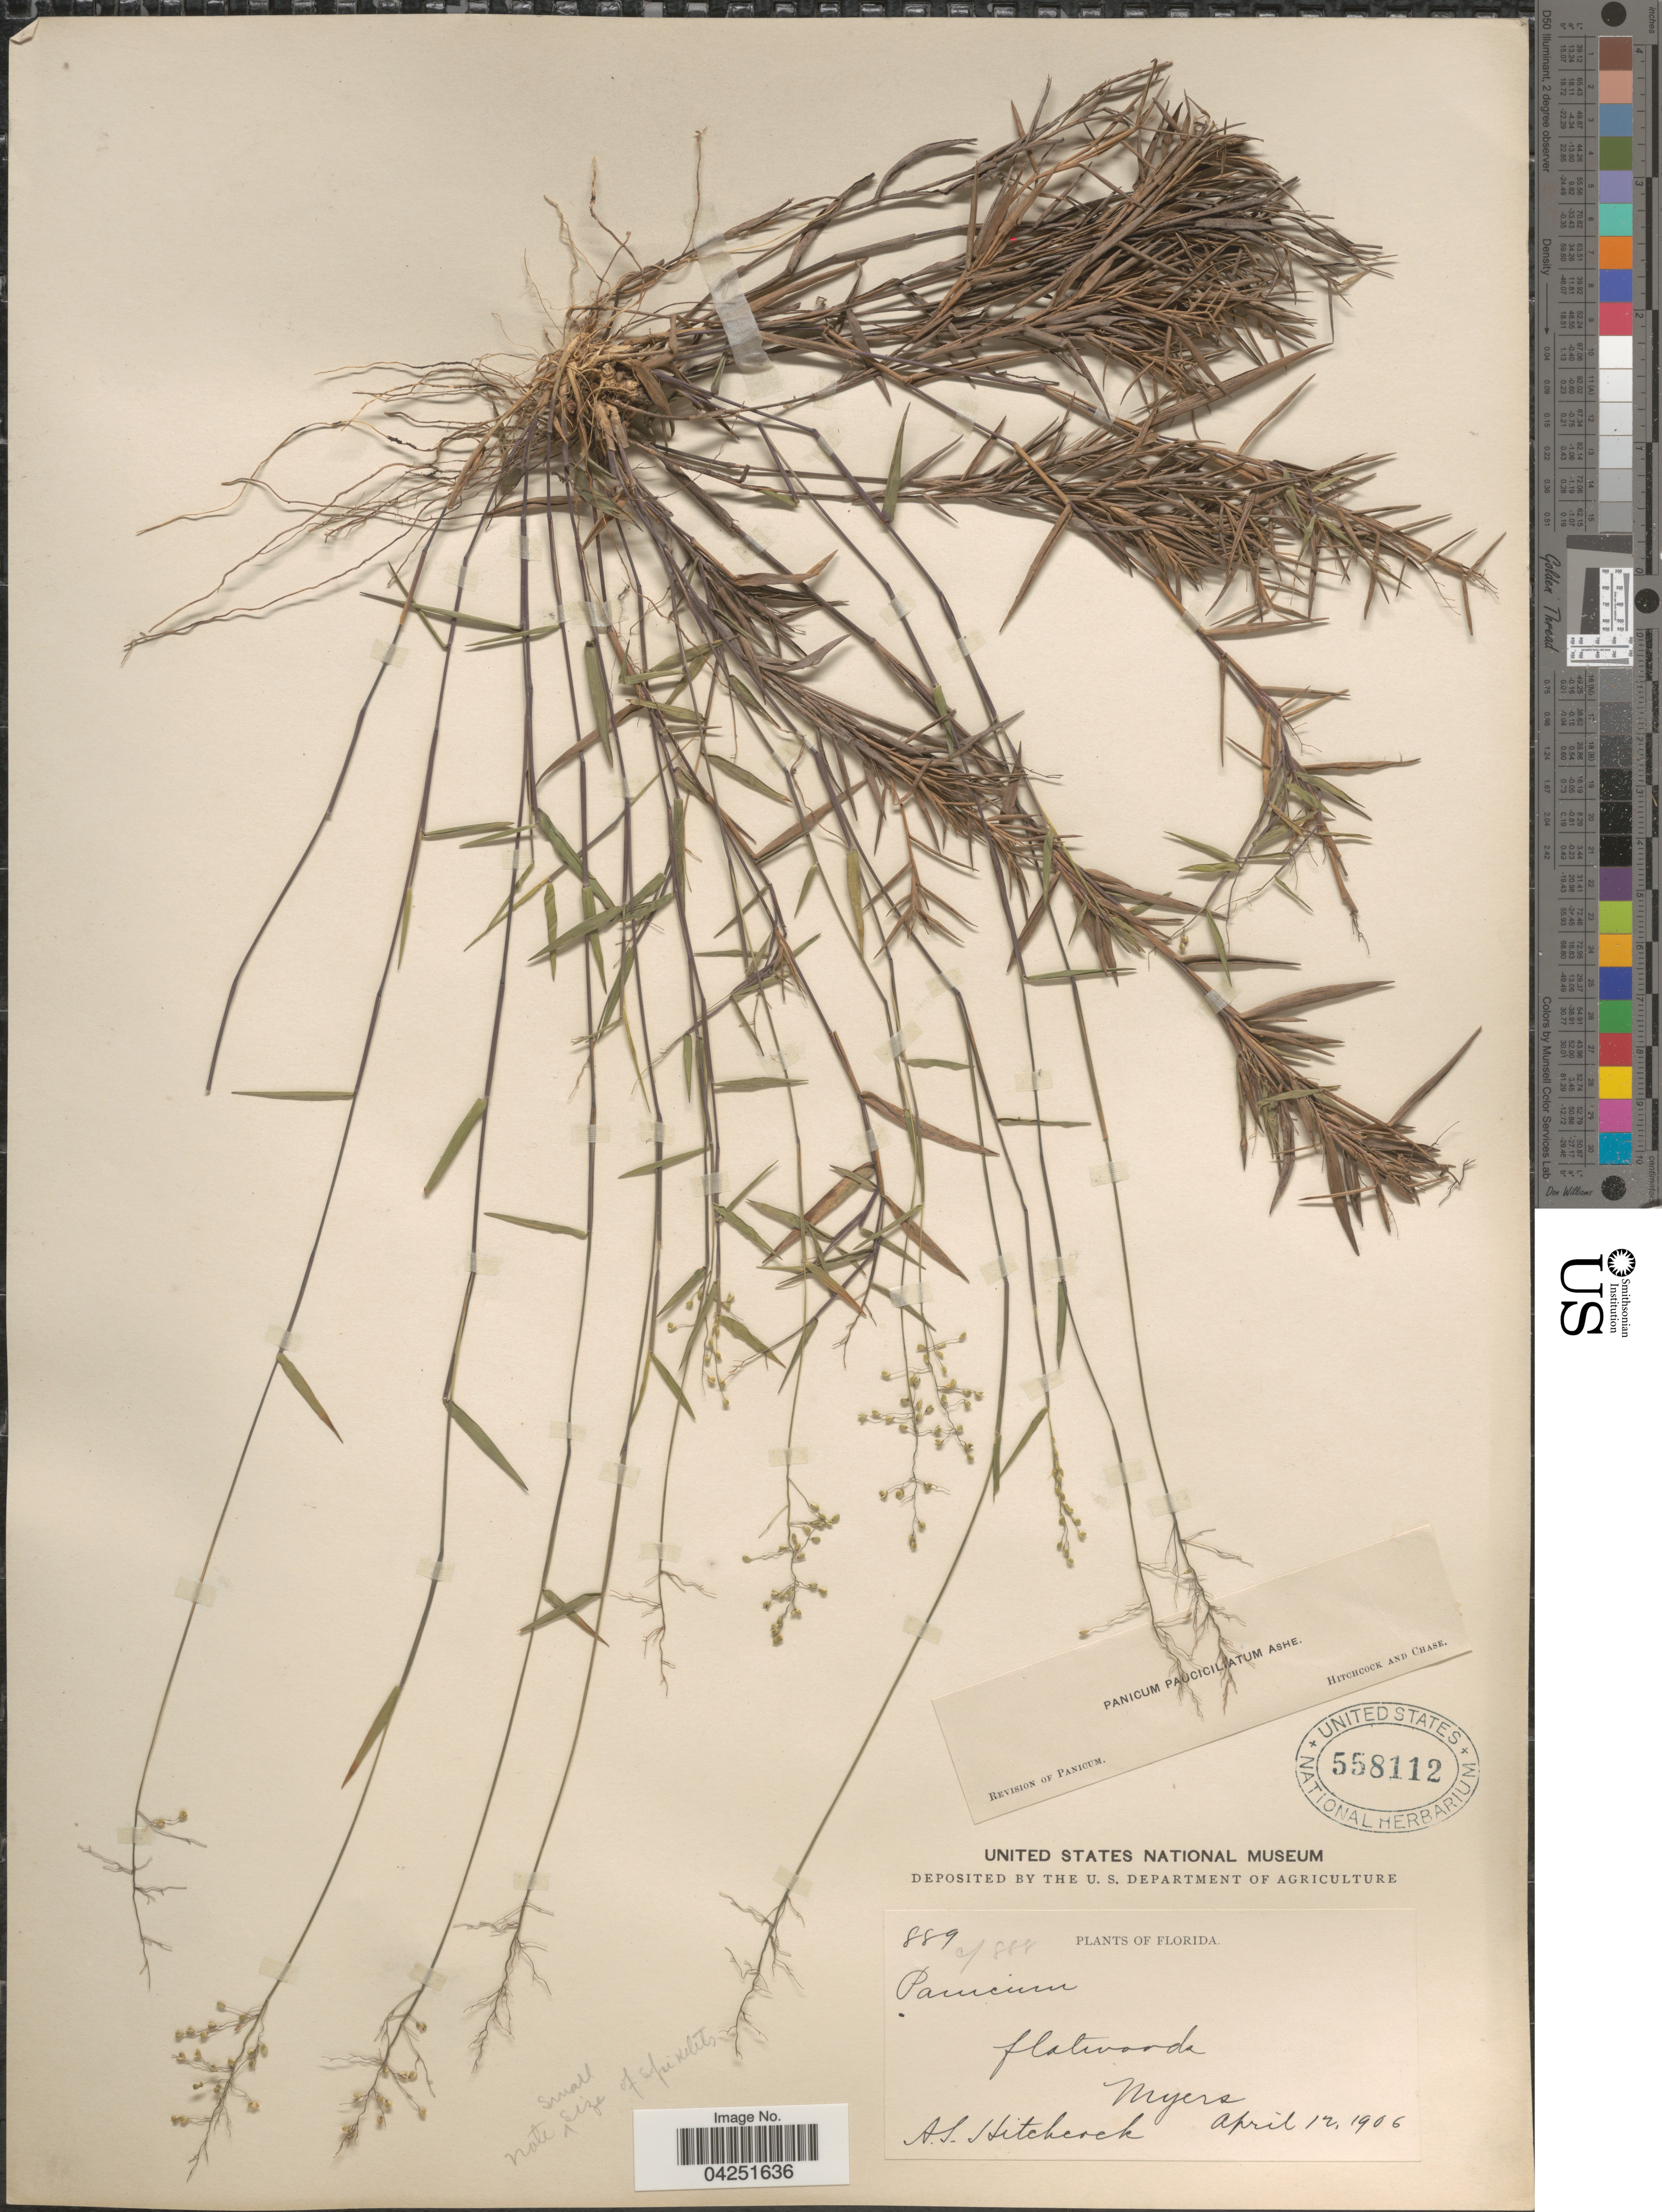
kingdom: Plantae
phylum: Tracheophyta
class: Liliopsida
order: Poales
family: Poaceae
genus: Dichanthelium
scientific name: Dichanthelium acuminatum var. acuminatum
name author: (Sw.) Gould & C.A. Clark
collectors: A. S. Hitchcock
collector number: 889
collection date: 1906-04-12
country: United States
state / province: Florida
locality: Myers.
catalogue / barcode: US 558112